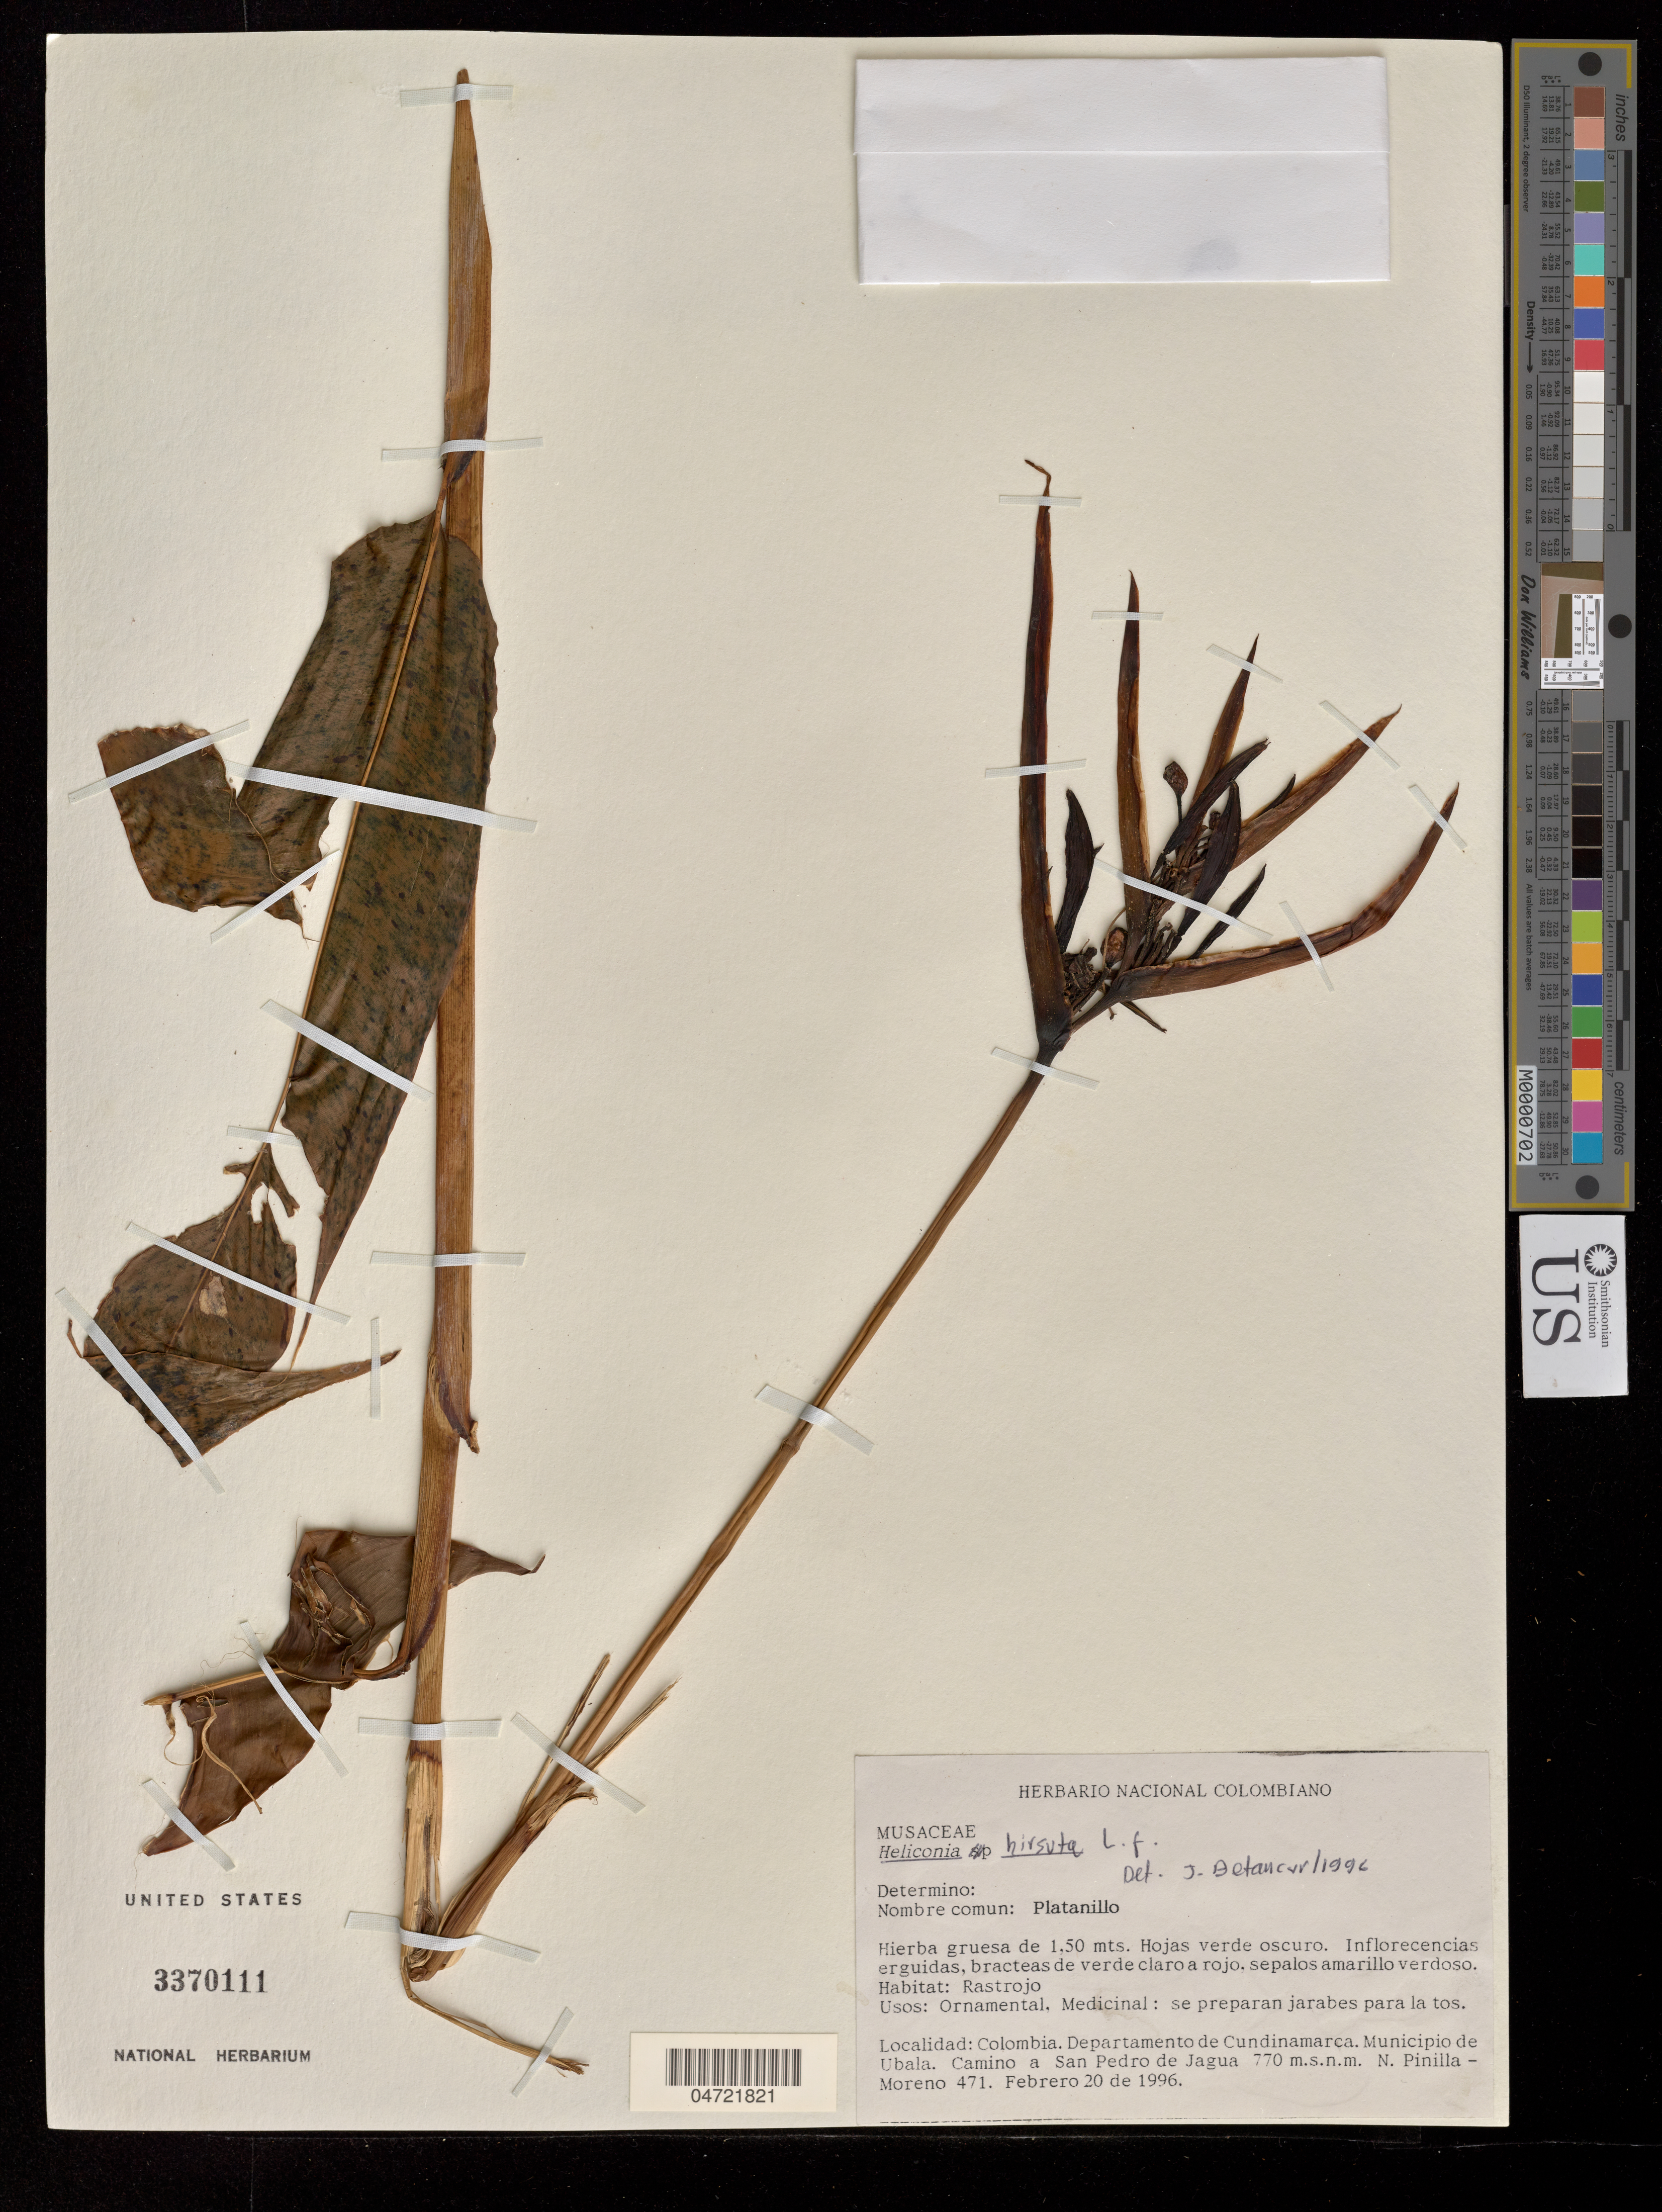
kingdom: Plantae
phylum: Tracheophyta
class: Liliopsida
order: Zingiberales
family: Heliconiaceae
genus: Heliconia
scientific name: Heliconia hirsuta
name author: L. f.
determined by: Betancur, J.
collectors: N. Pinilla-Moreno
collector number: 471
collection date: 1996-02-20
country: Colombia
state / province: Cundinamarca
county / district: Ubalá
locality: Camino a San Pedro de Jagua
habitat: Rastrojo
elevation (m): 700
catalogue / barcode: US 3370111